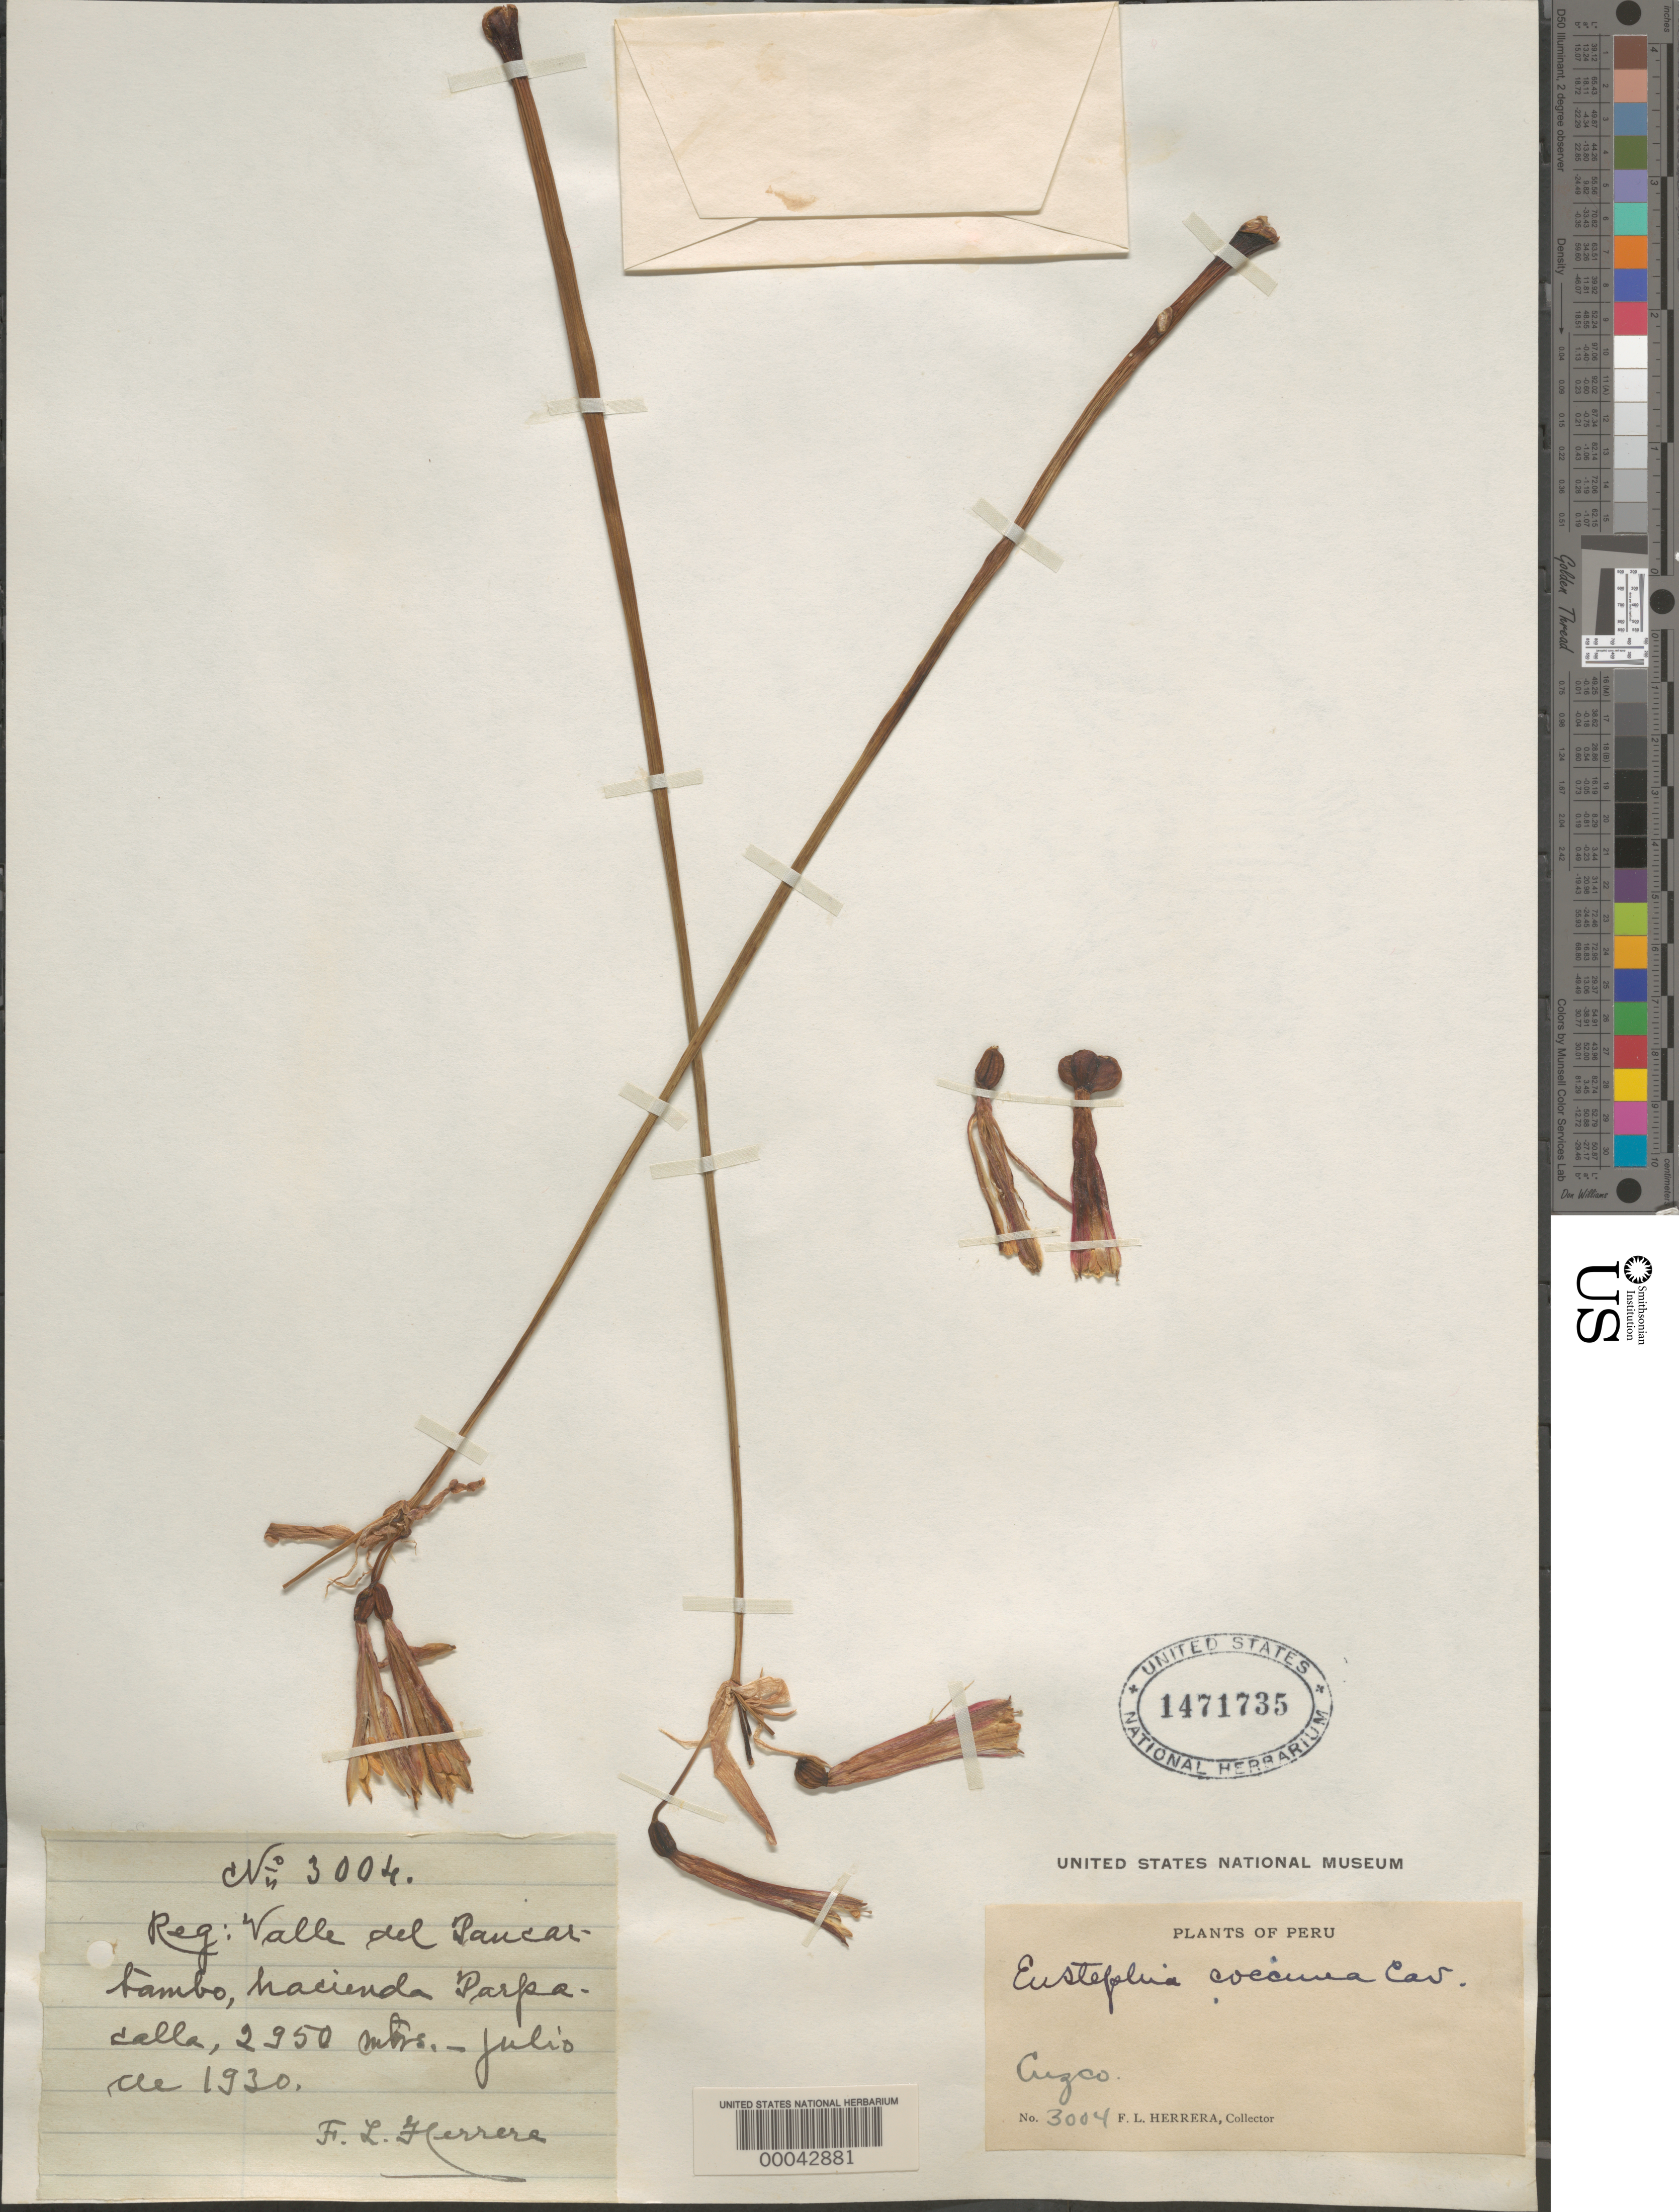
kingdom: Plantae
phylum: Tracheophyta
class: Liliopsida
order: Asparagales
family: Amaryllidaceae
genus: Eustephia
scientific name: Eustephia coccinea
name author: Cav.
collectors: F. L. Herrera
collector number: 3004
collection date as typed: Jul 1930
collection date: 1930-07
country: Peru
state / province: Cusco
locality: Valle del Paucarbambo, Hacienda Parpacalla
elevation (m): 2950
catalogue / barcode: US 1471735